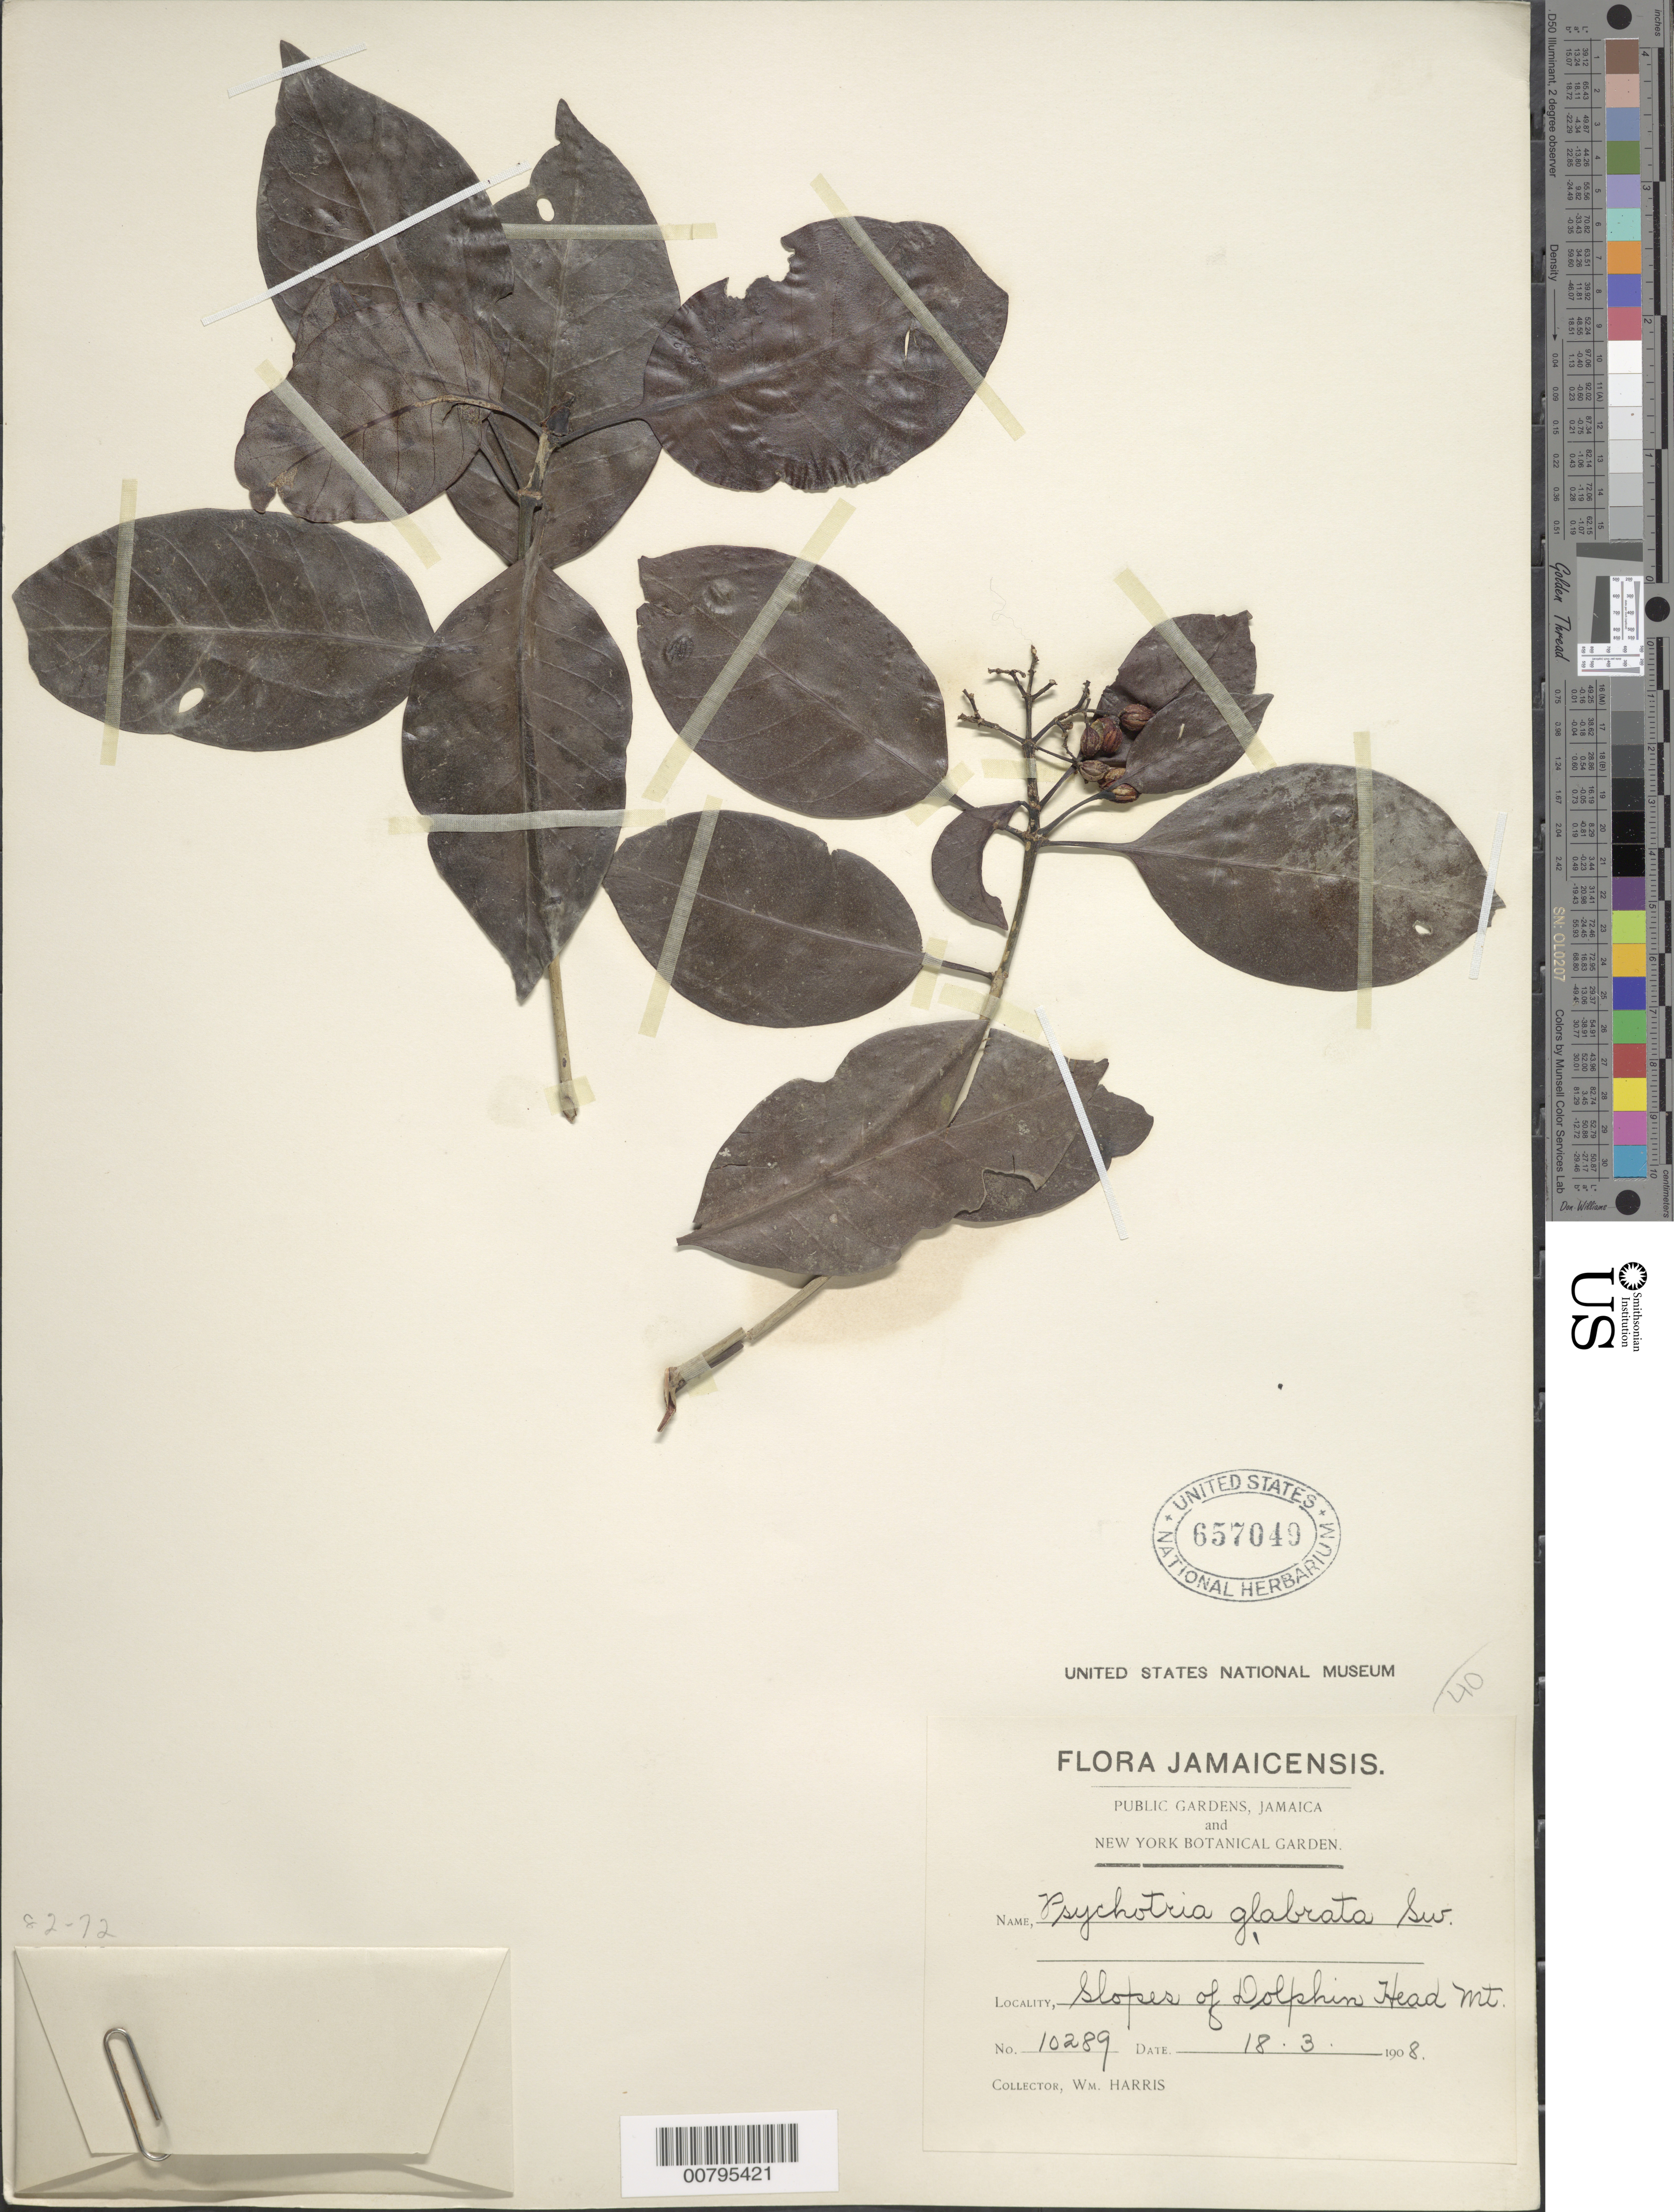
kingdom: Plantae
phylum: Tracheophyta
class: Magnoliopsida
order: Gentianales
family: Rubiaceae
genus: Psychotria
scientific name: Psychotria glabrata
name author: Sw.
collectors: W. H. Harris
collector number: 10289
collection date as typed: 18 Mar 1908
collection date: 1908-03-18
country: Jamaica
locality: Slopes of Dolphin Head Mountain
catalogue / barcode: US 657049